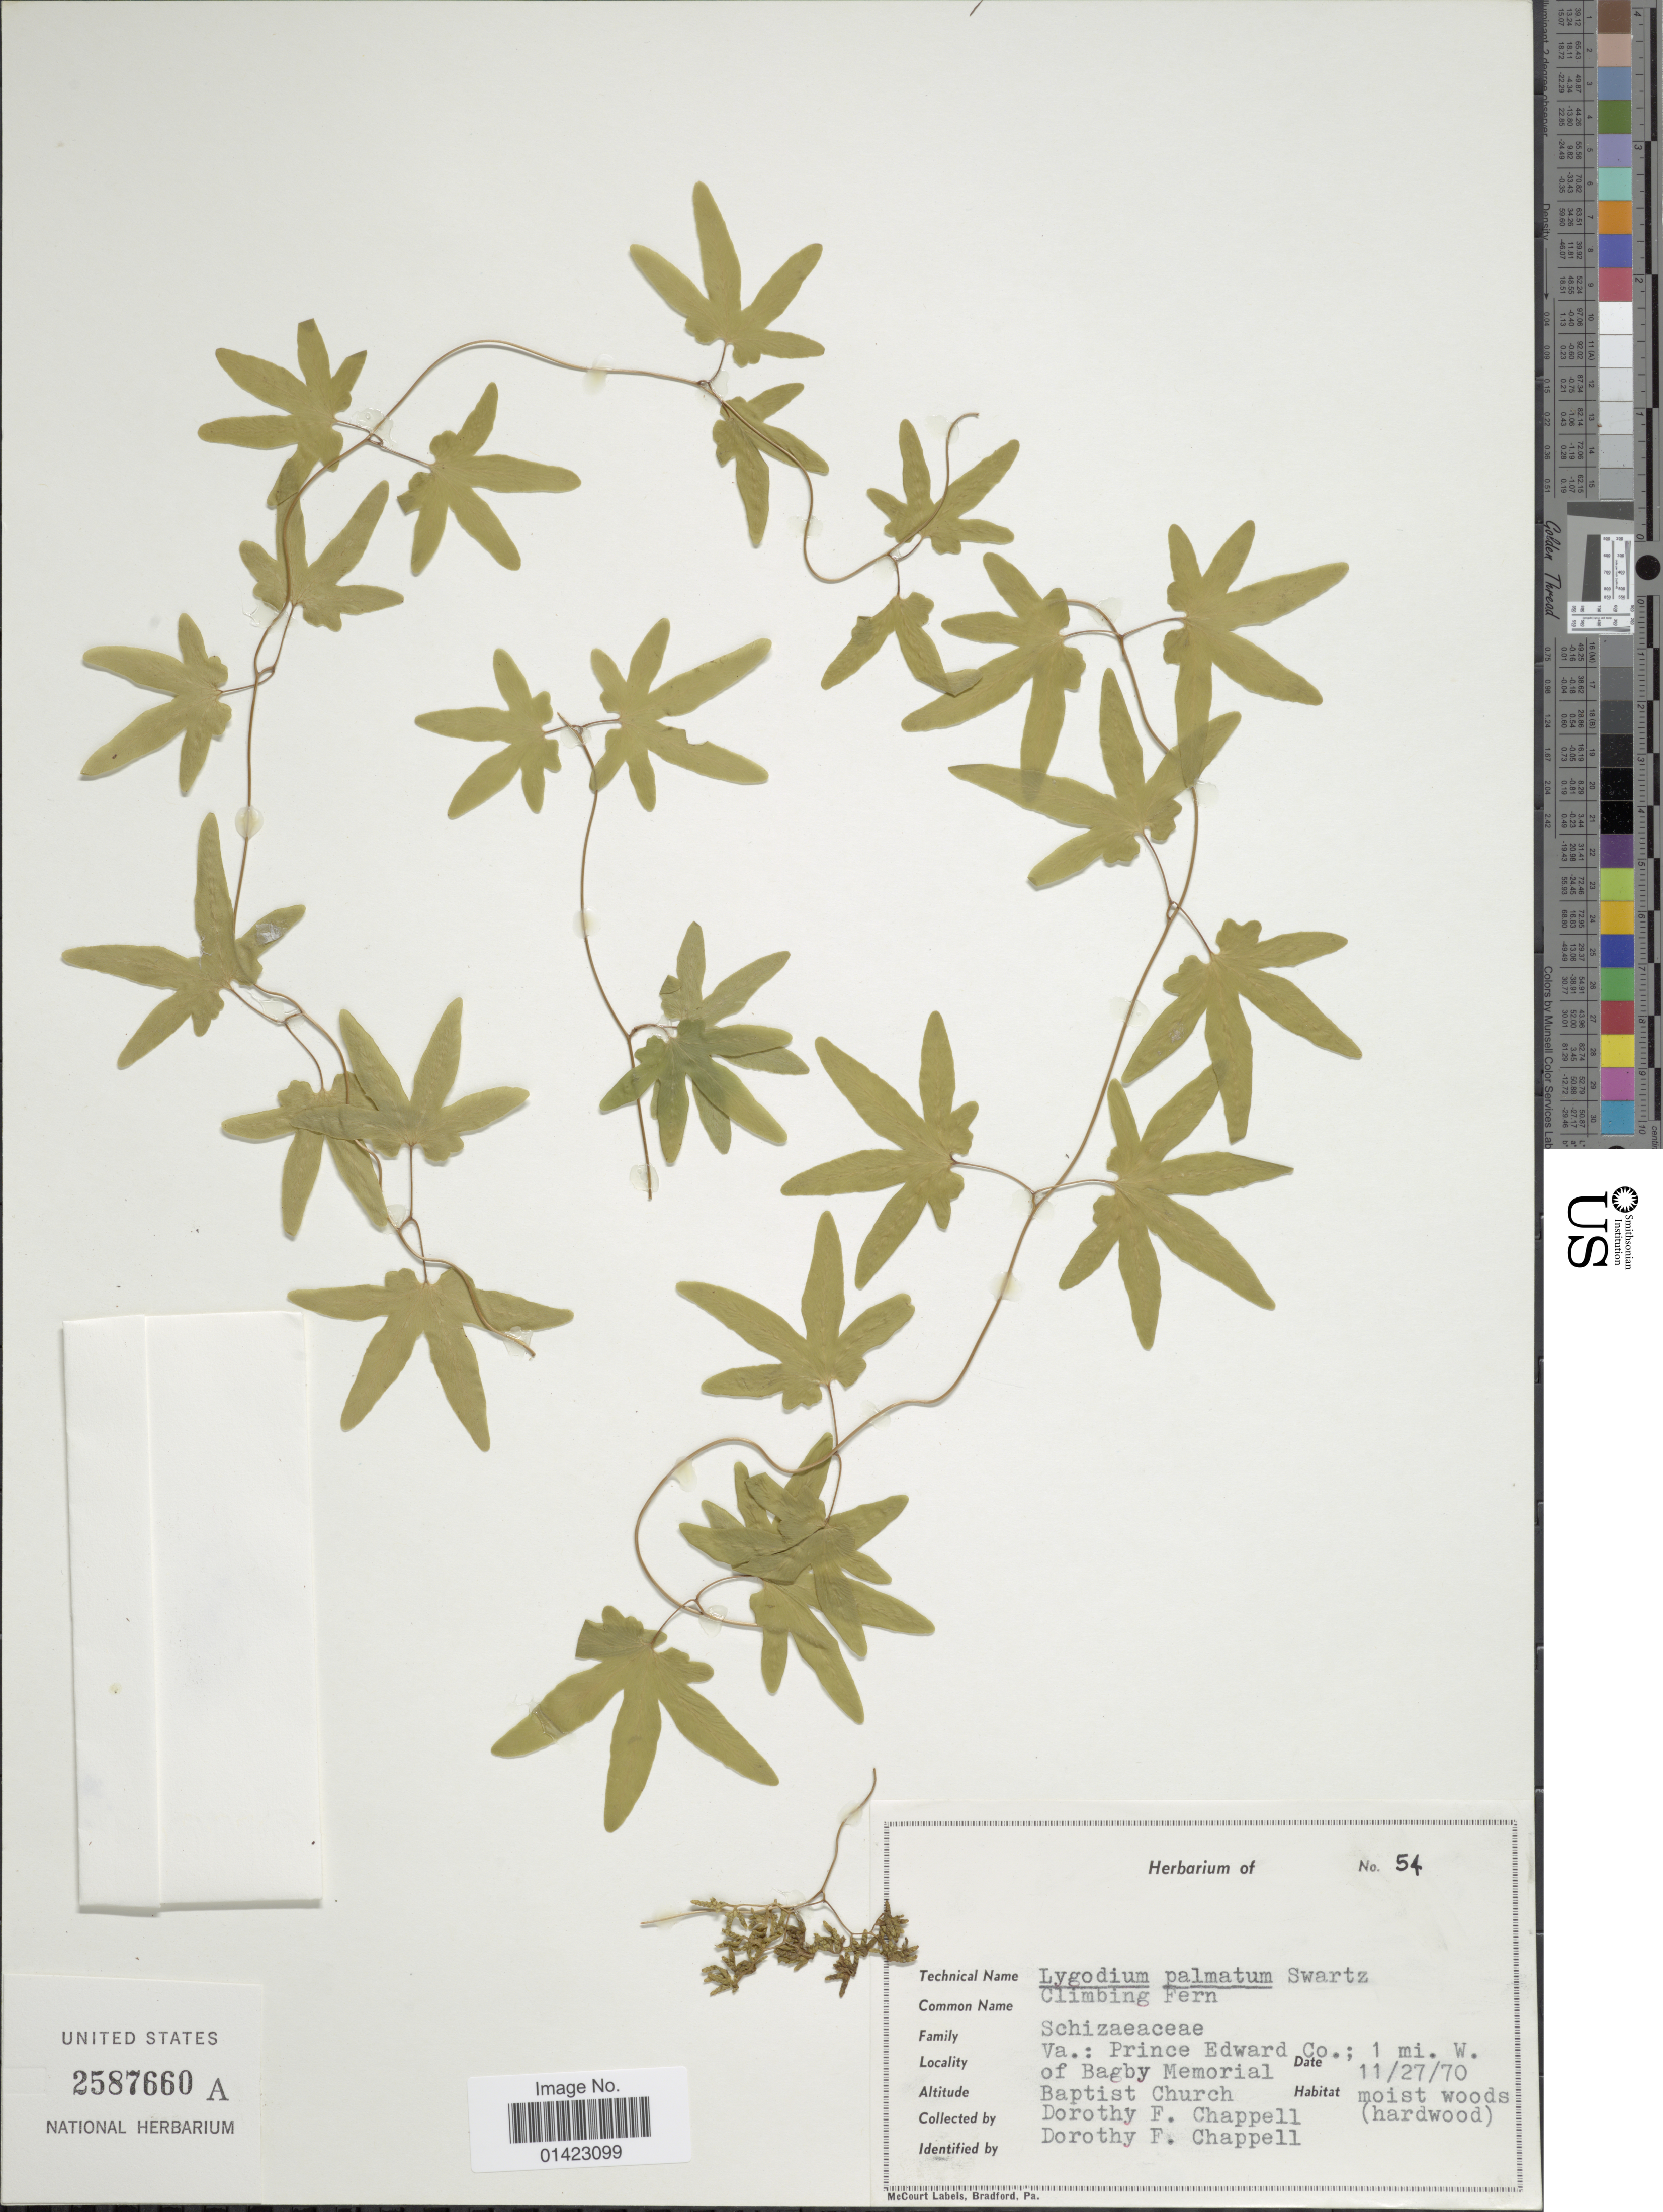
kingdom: Plantae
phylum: Tracheophyta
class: Polypodiopsida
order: Schizaeales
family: Lygodiaceae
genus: Lygodium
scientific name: Lygodium palmatum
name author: (Bernh.) Sw.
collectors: D. Chappell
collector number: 54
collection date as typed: Transcribed d/m/y: 27/11/70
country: United States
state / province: Virginia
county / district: Prince Edward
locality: Prince Edward Co.; 1 mi. W. of Bagby Memorial Baptist Church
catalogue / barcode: US 2587660A